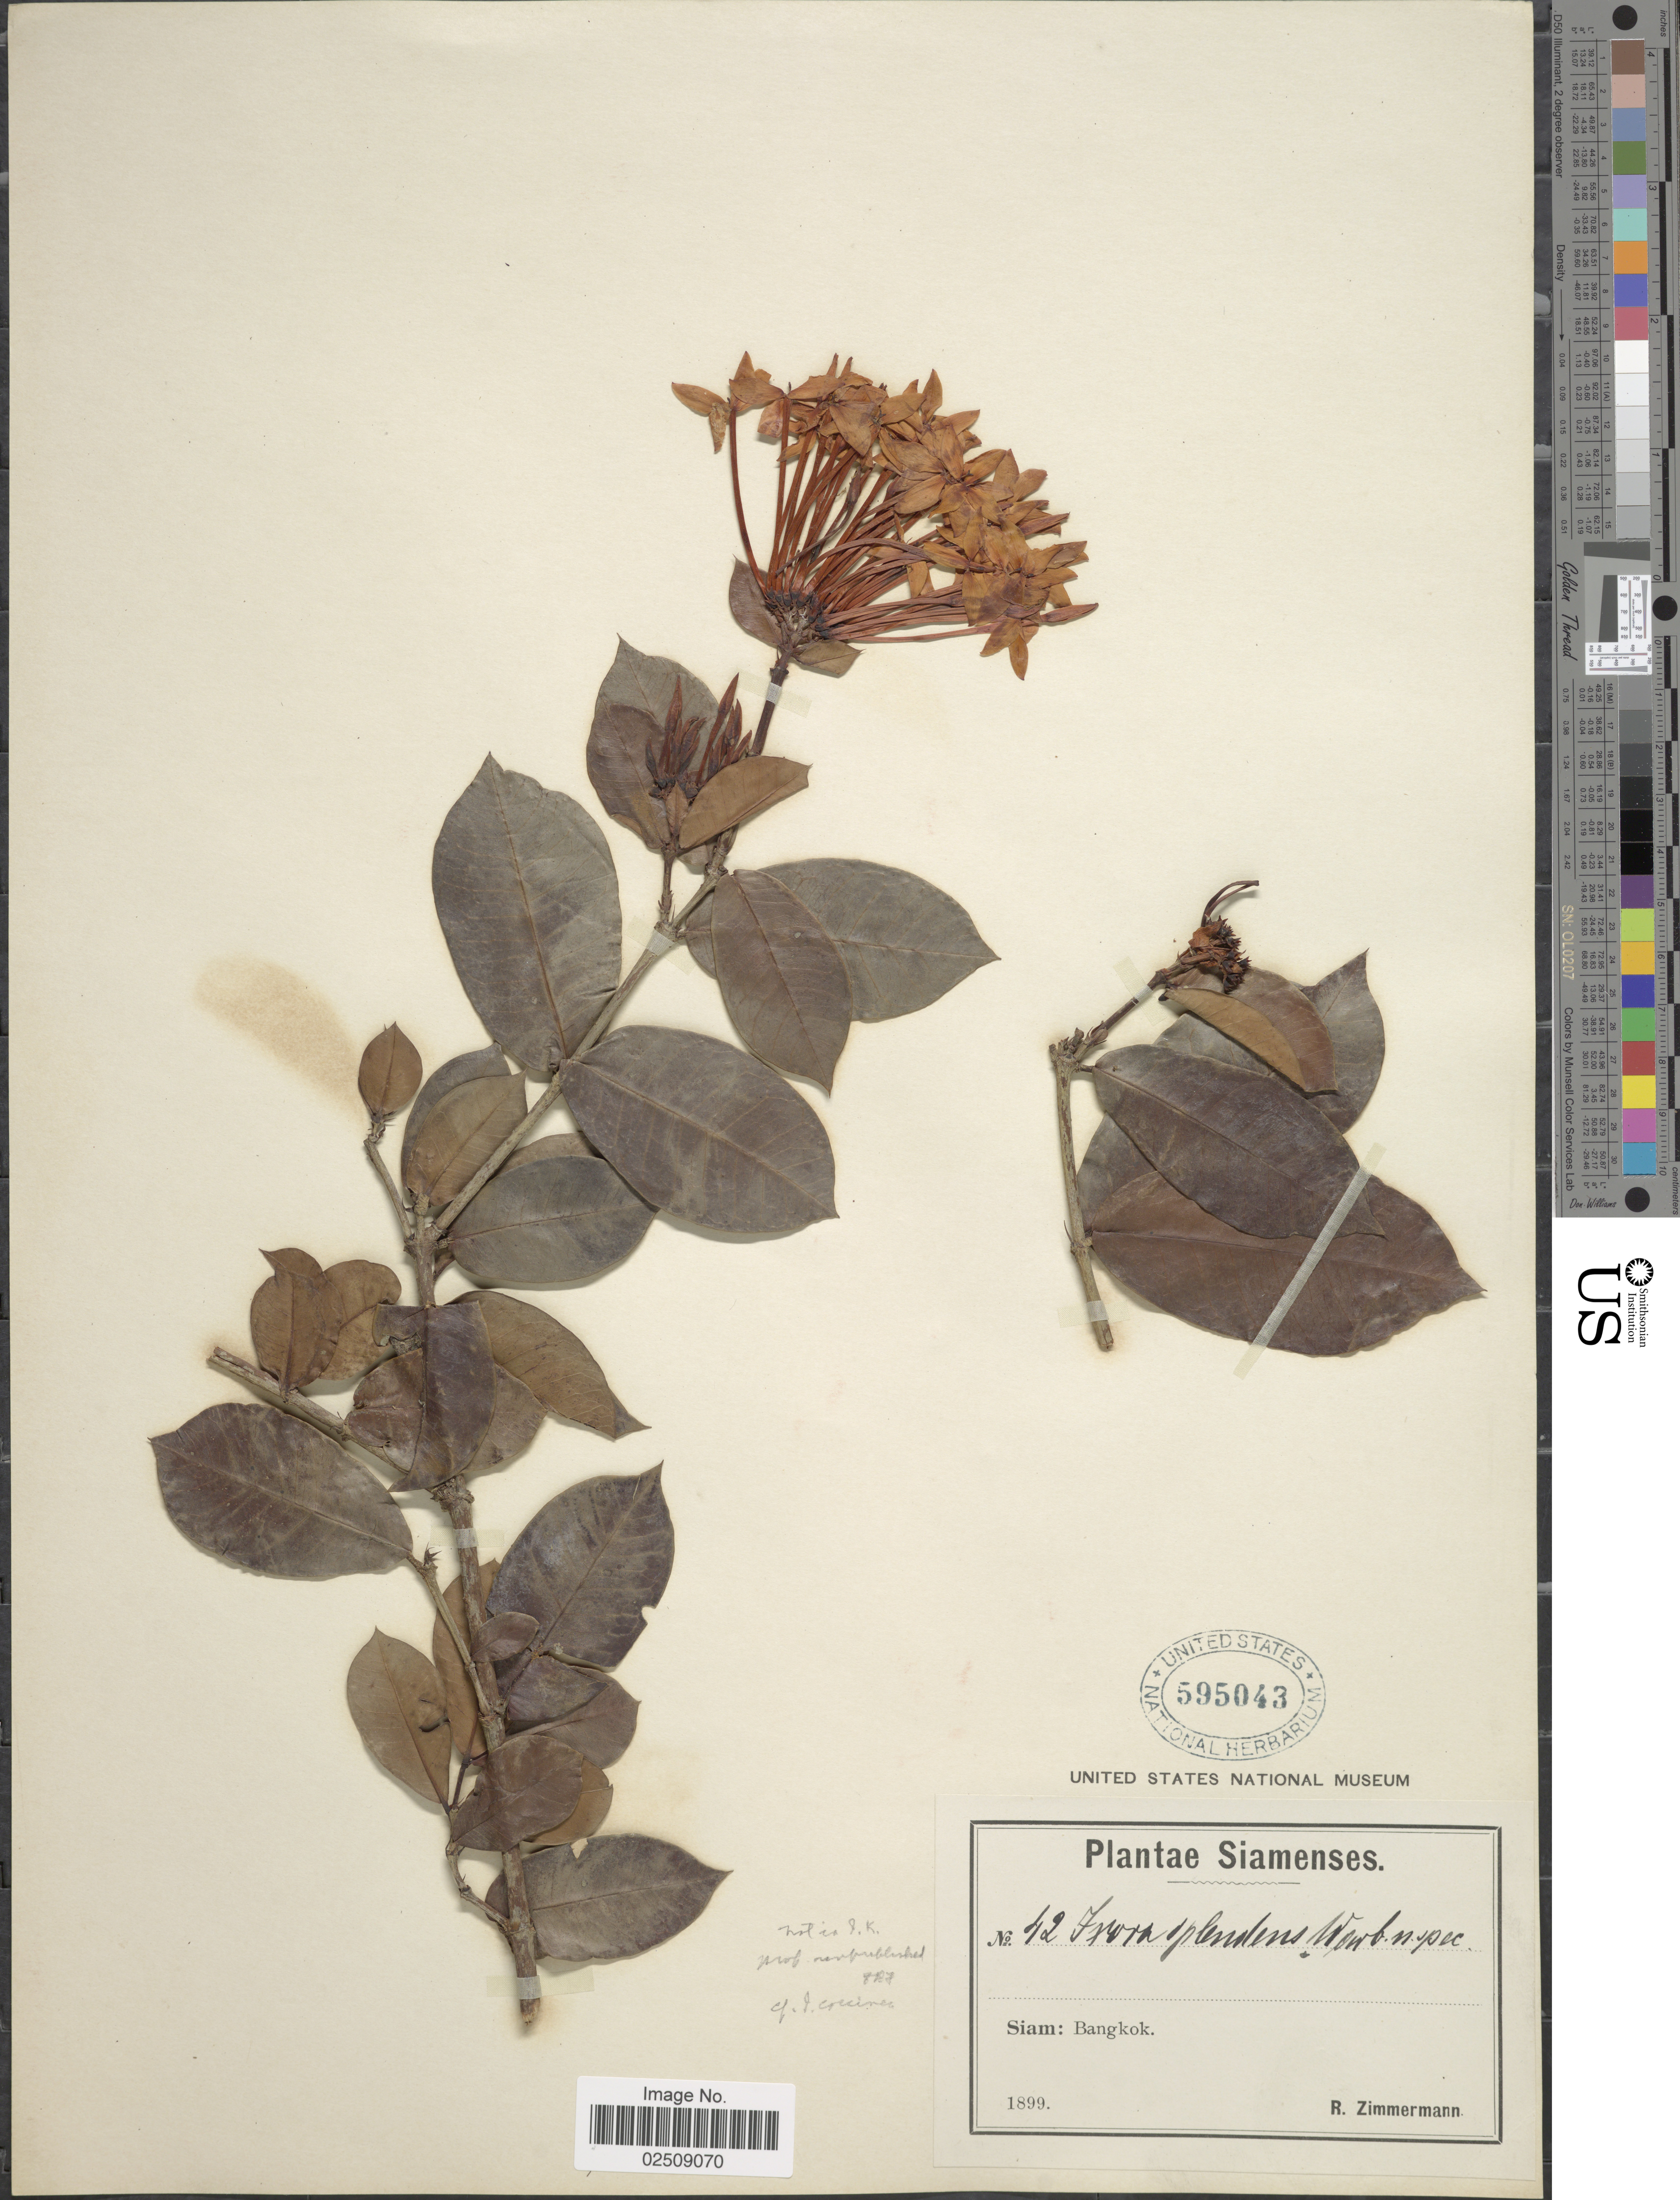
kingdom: Plantae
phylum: Tracheophyta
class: Magnoliopsida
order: Gentianales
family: Rubiaceae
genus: Ixora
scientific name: Ixora coccinea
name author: L.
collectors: R. Zimmermann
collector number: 42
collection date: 1899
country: Thailand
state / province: Bangkok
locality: Siam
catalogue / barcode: US 595043